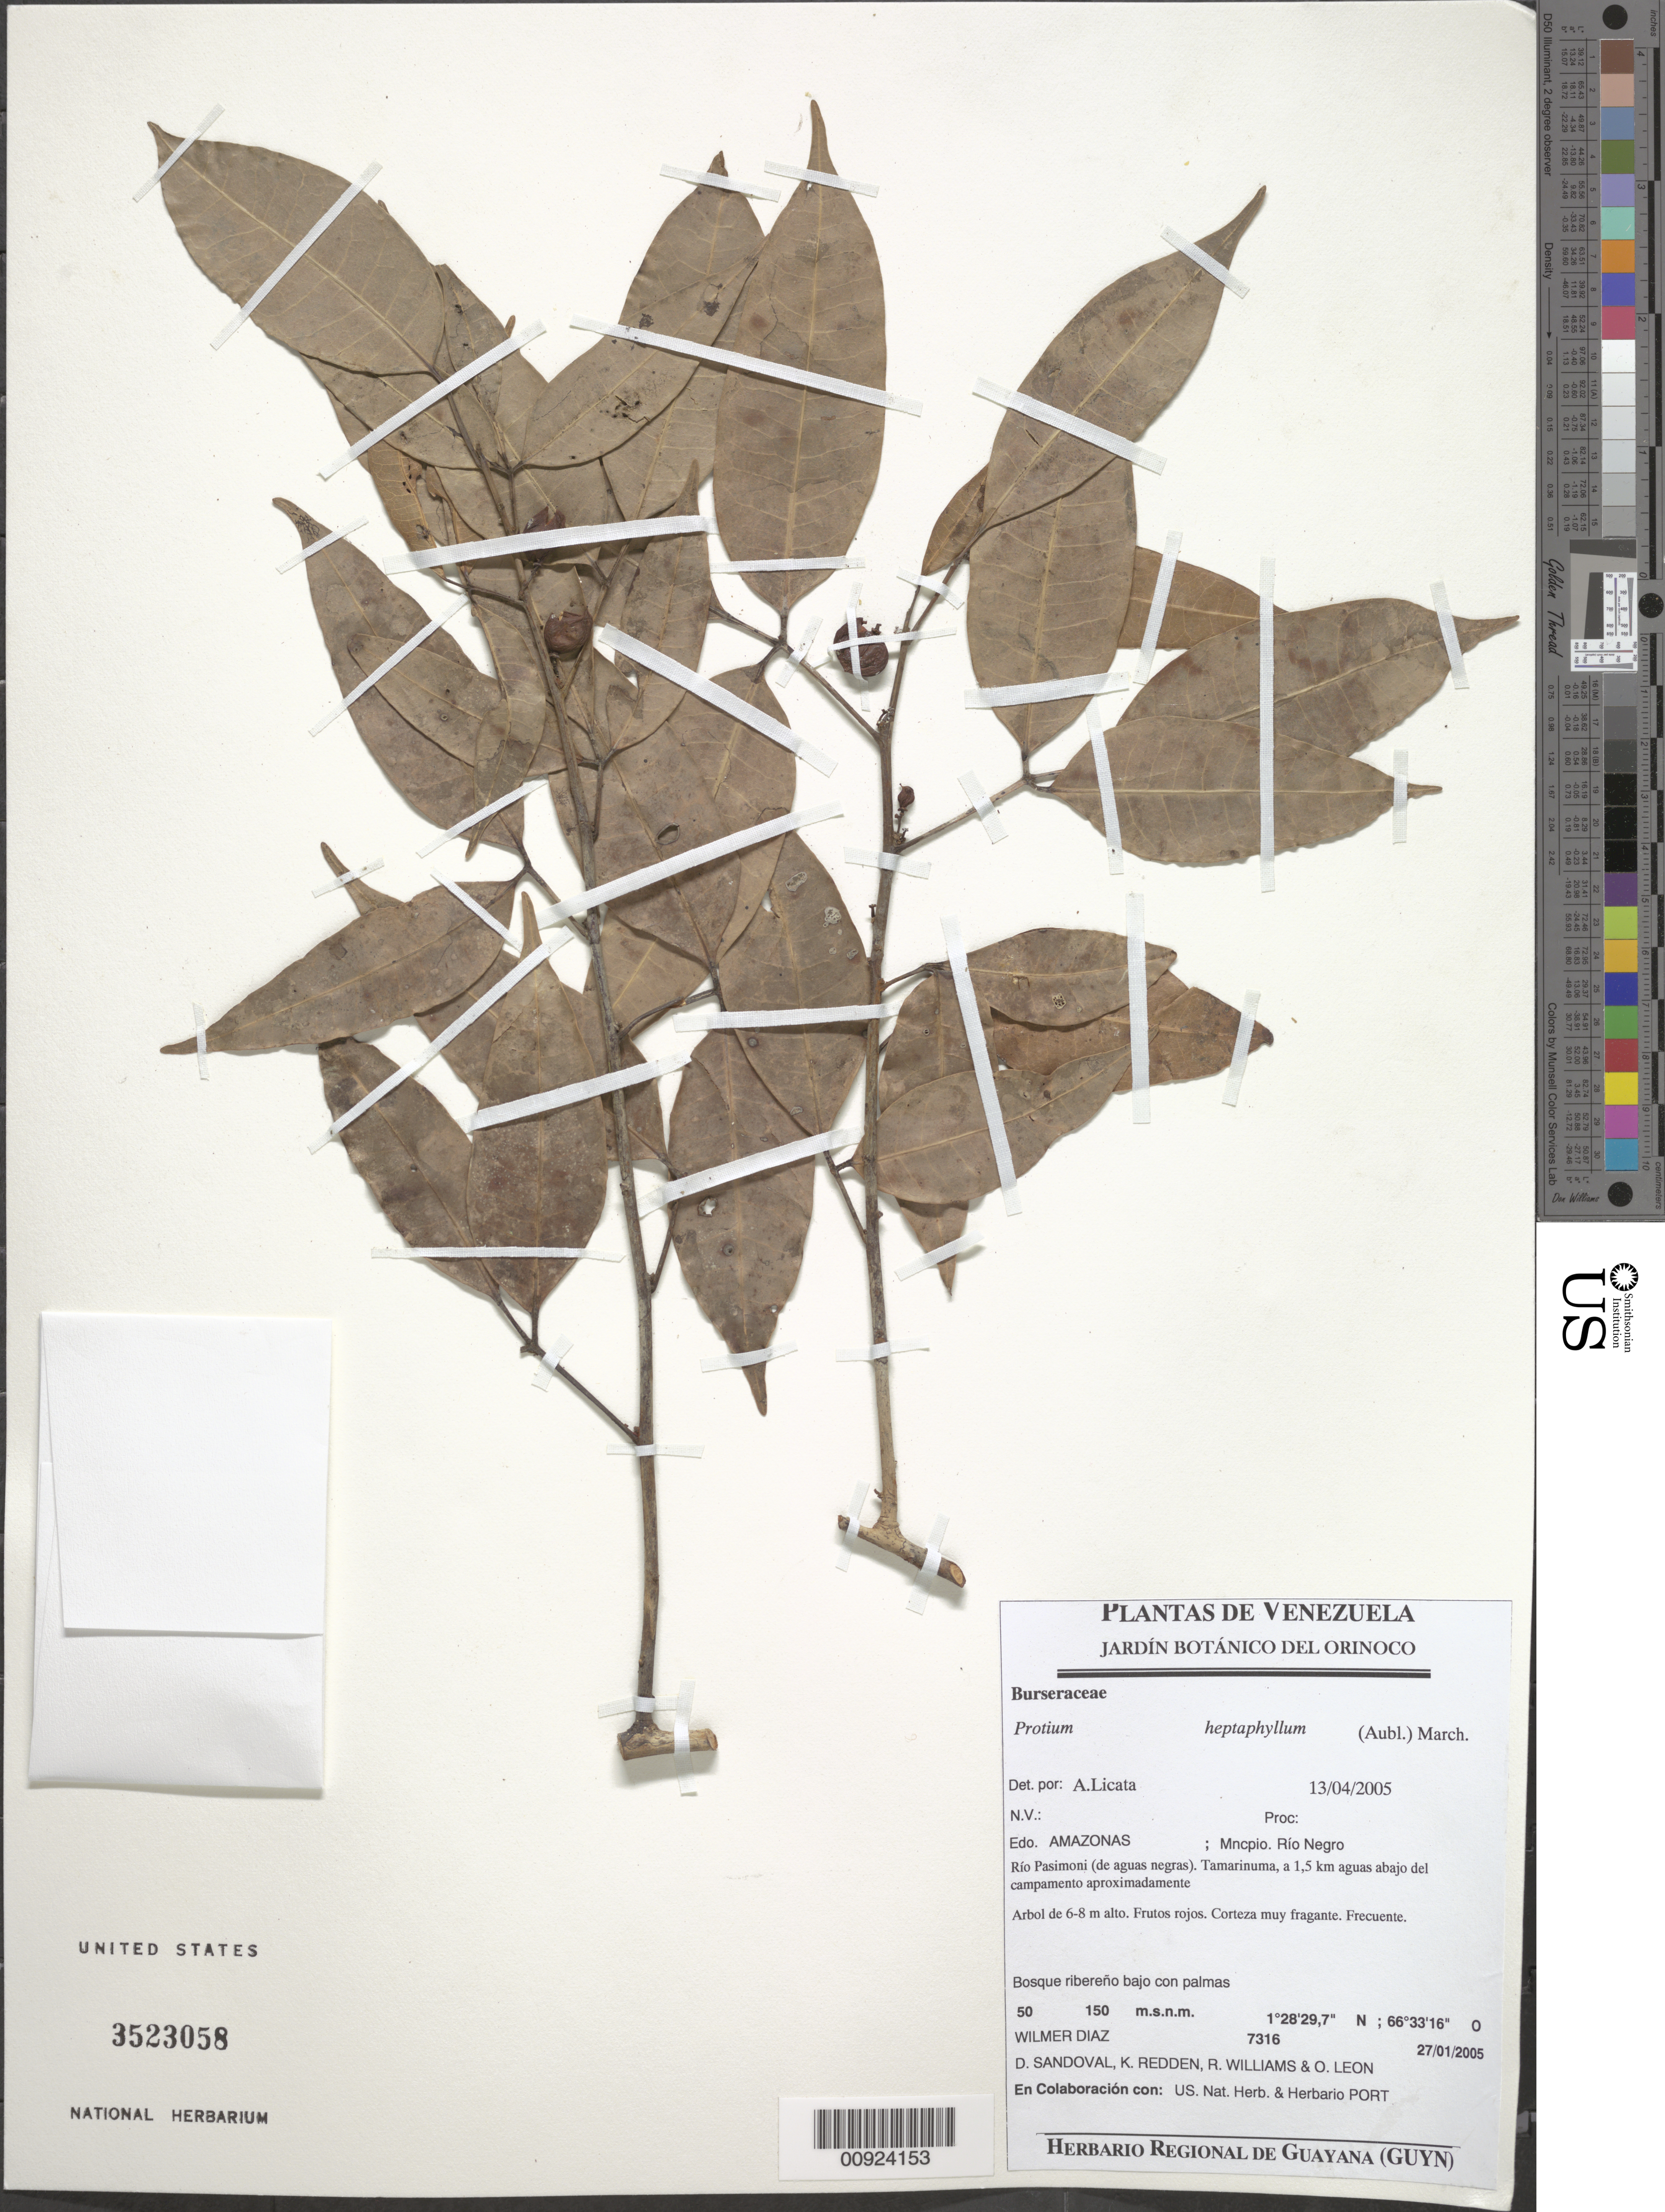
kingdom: Plantae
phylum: Tracheophyta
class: Magnoliopsida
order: Sapindales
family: Burseraceae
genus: Protium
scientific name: Protium heptaphyllum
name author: (Aubl.) Marchand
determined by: Licata, A., (PORT), Univ. Nac. Exp. de los Llanos Ezequiel Zamora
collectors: W. Díaz P., D. Sandoval, K. M. Redden, R. Williams & O. León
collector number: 7316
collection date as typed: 27-Jan-05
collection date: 2005-01-27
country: Venezuela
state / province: Amazonas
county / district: Río Negro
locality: Río Pasimoni (de aguas negras). Tamarinuma, a 1.5km aguas abajo del campamento aproximadamente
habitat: Bosque ribereno bajo con palmas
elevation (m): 50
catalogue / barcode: US 3523058